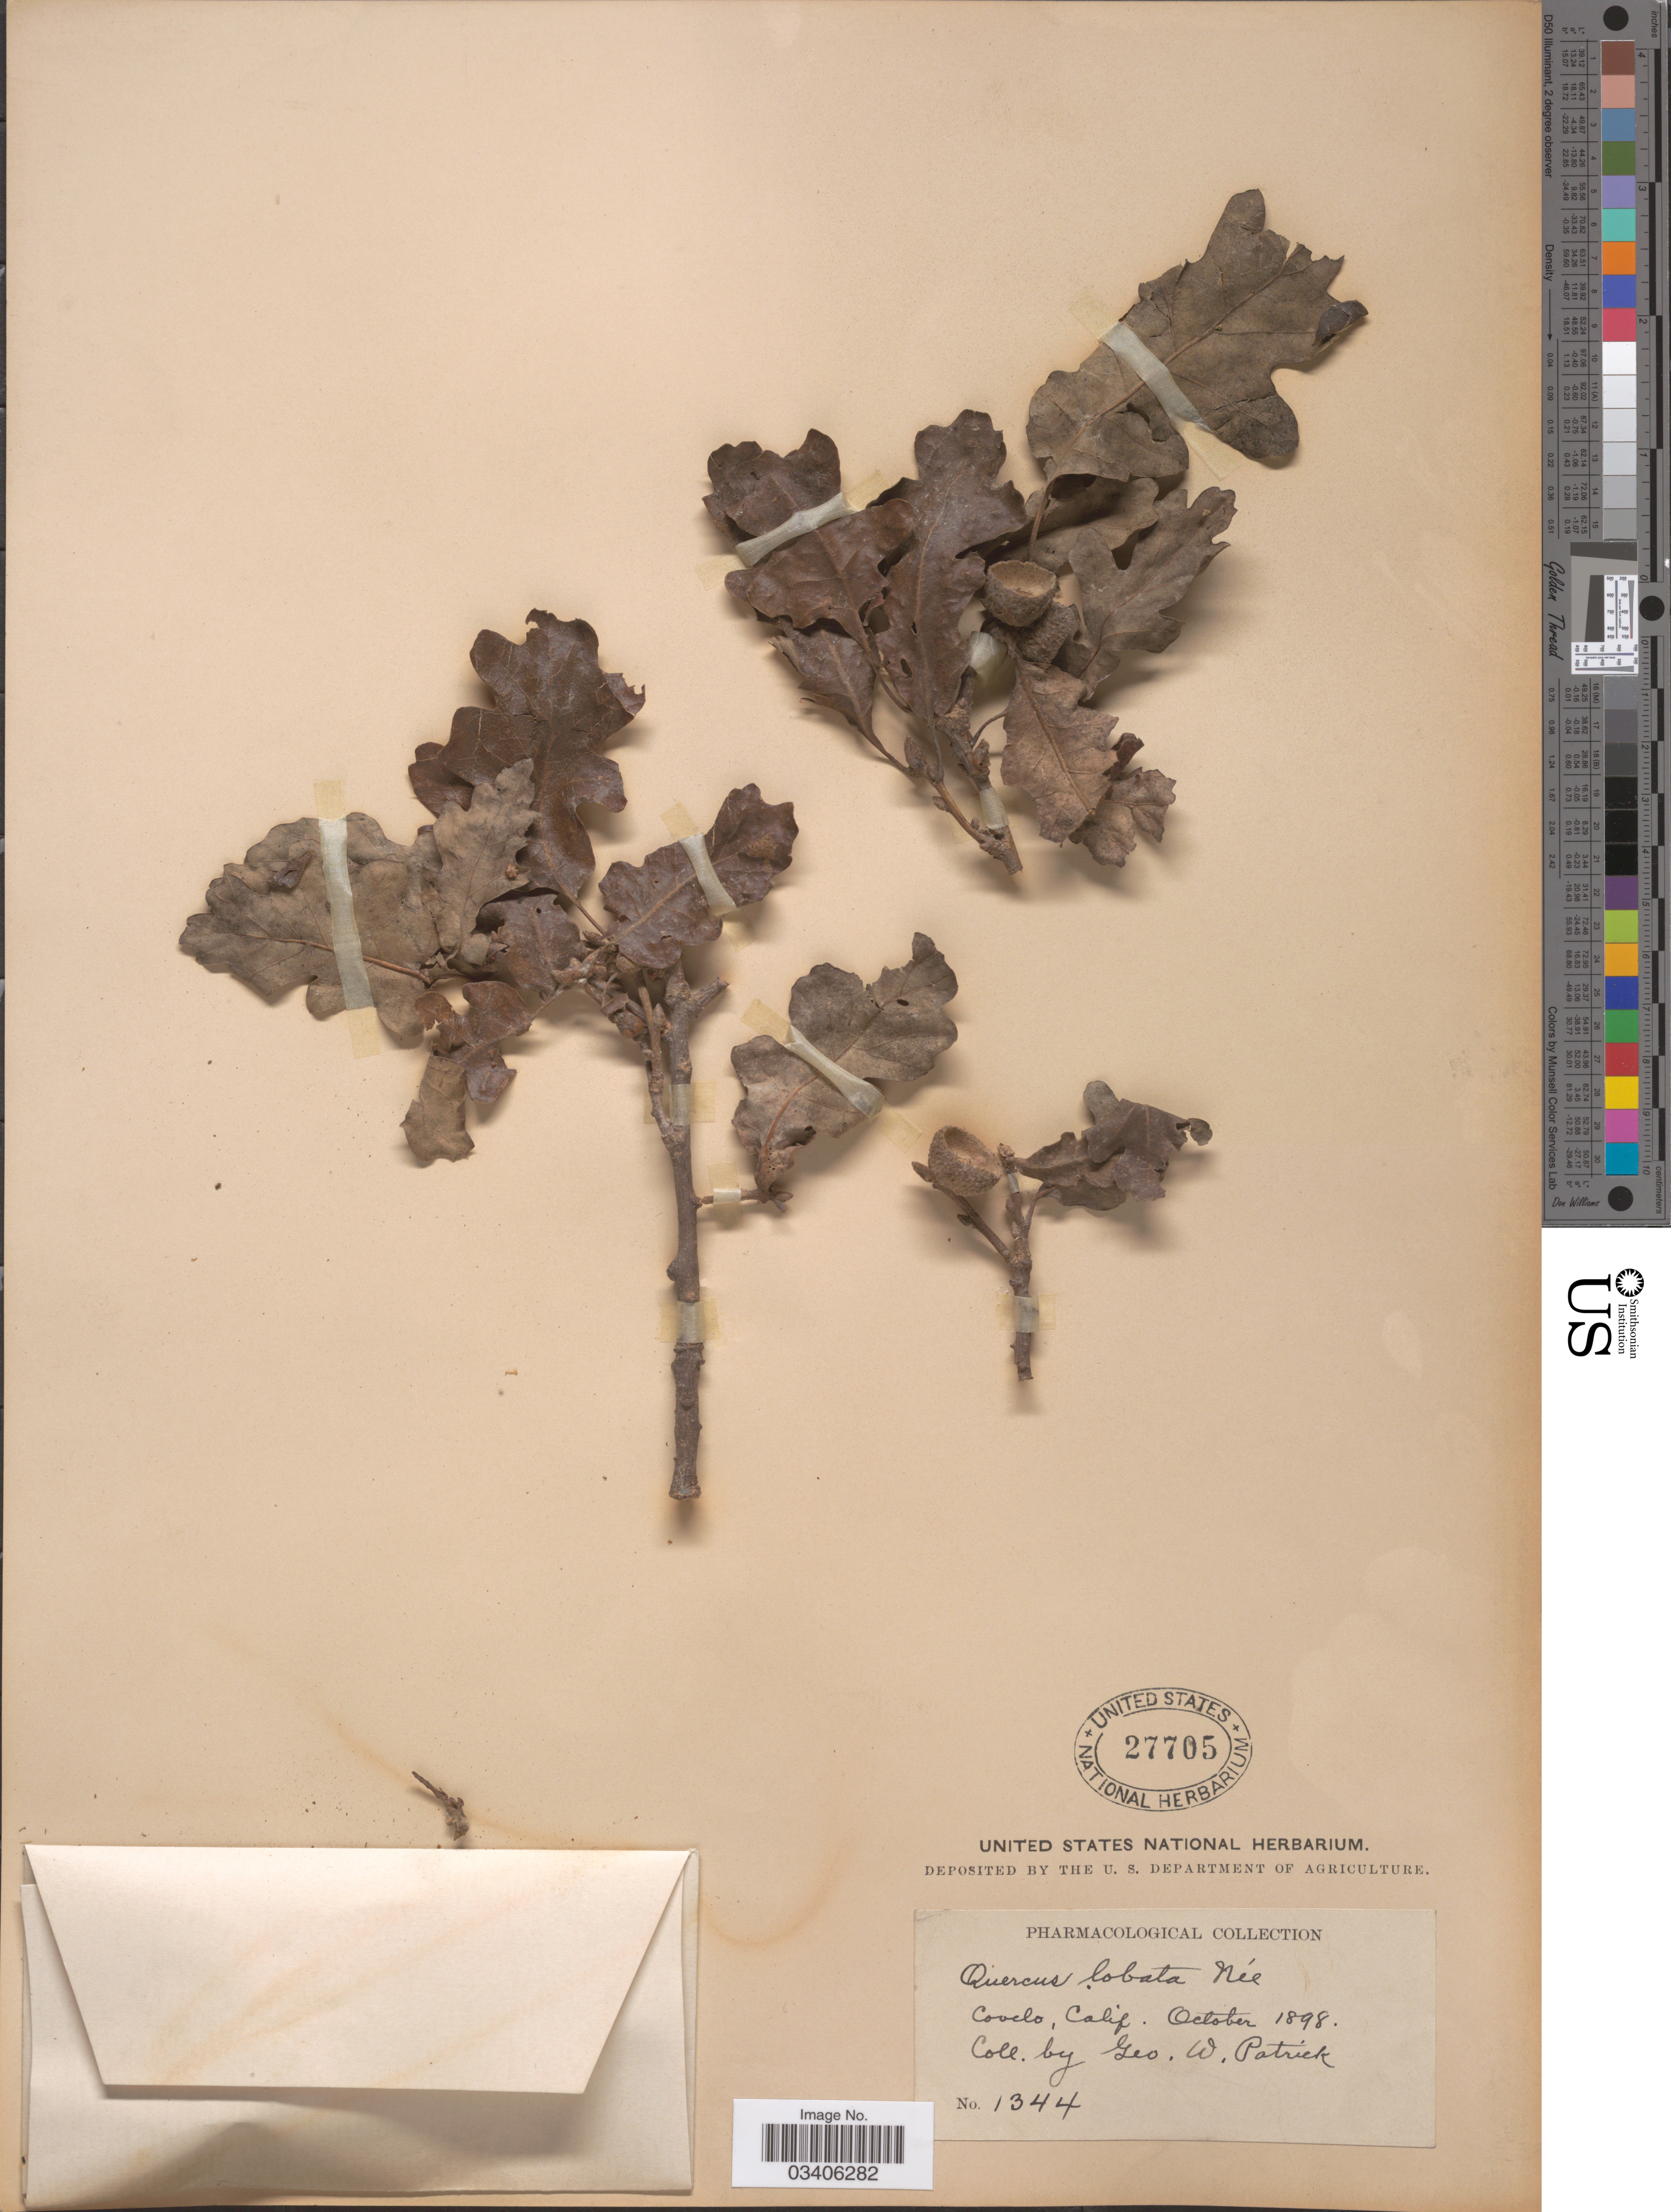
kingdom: Plantae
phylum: Tracheophyta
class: Magnoliopsida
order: Fagales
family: Fagaceae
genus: Quercus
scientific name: Quercus lobata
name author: Née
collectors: G. Patrick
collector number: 1344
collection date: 1898-10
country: United States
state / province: California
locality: Covelo.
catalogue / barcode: US 27705